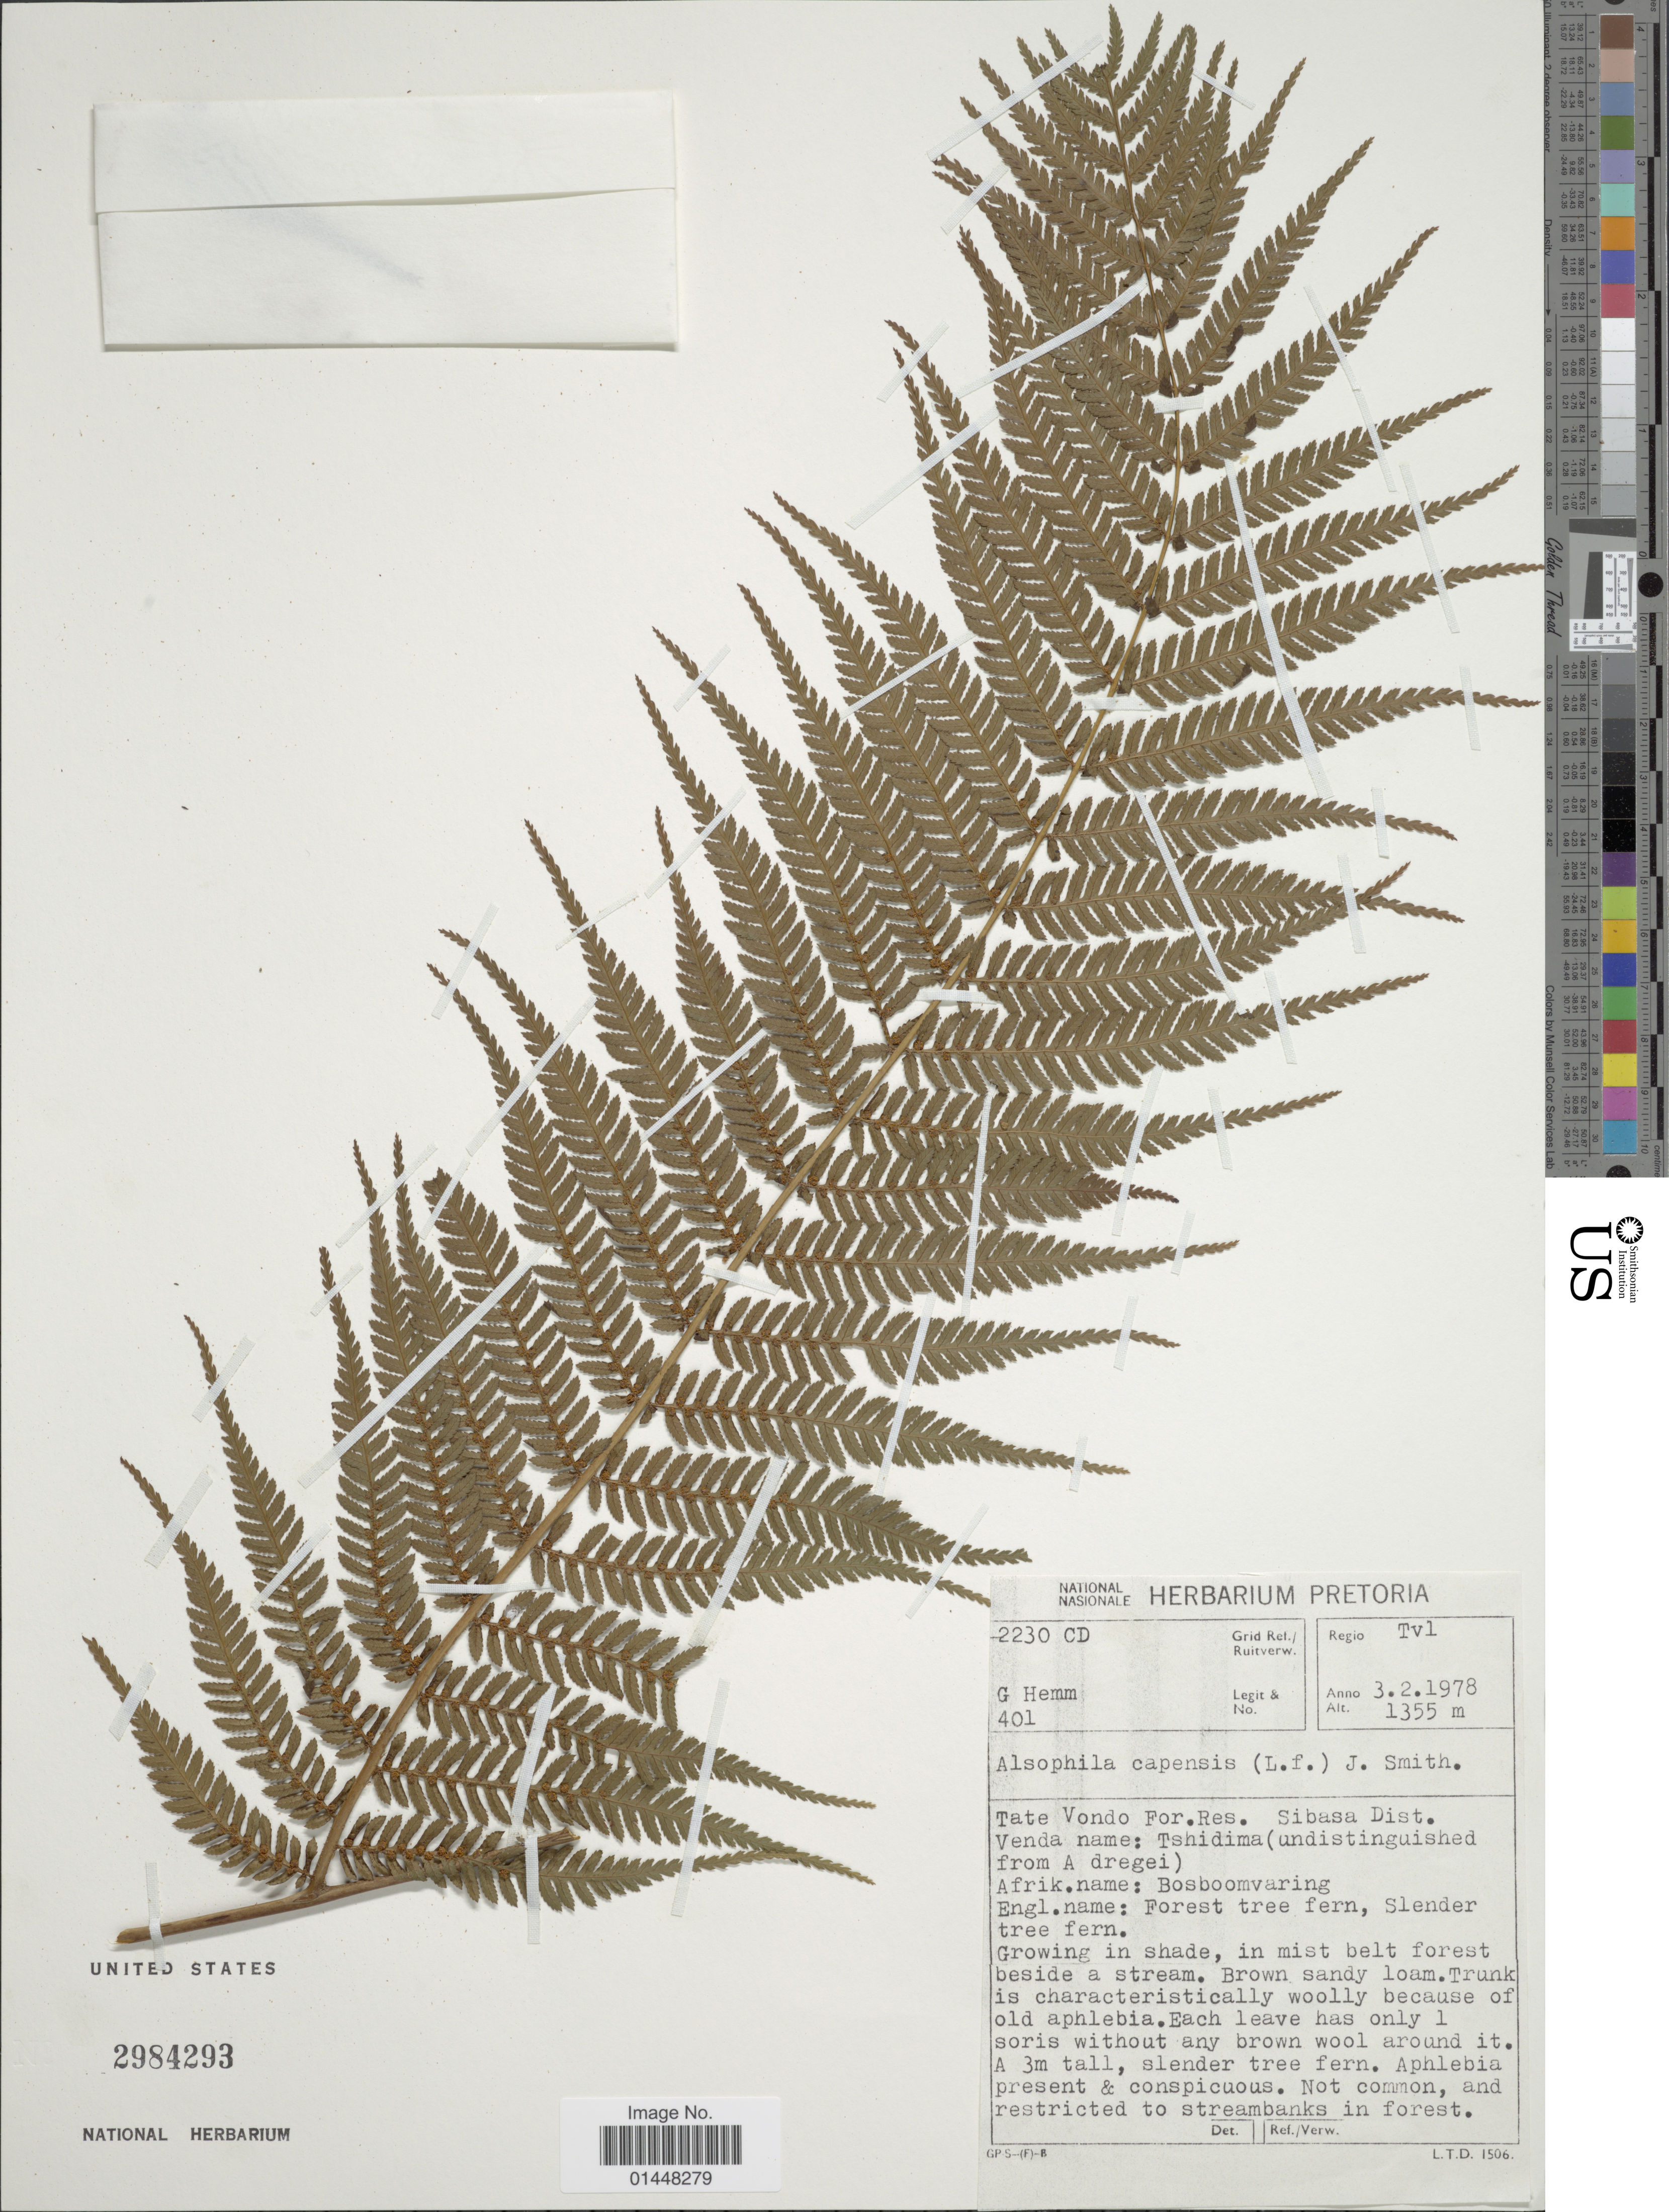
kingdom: Plantae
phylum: Tracheophyta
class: Polypodiopsida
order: Cyatheales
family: Cyatheaceae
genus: Gymnosphaera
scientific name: Gymnosphaera capensis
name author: (L. f.)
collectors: G. Hemm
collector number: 401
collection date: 1978-02-03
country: South Africa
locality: Tvl. Tate Vondo For. Res. Sibasa Dist.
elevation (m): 1355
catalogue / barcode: US 2984293